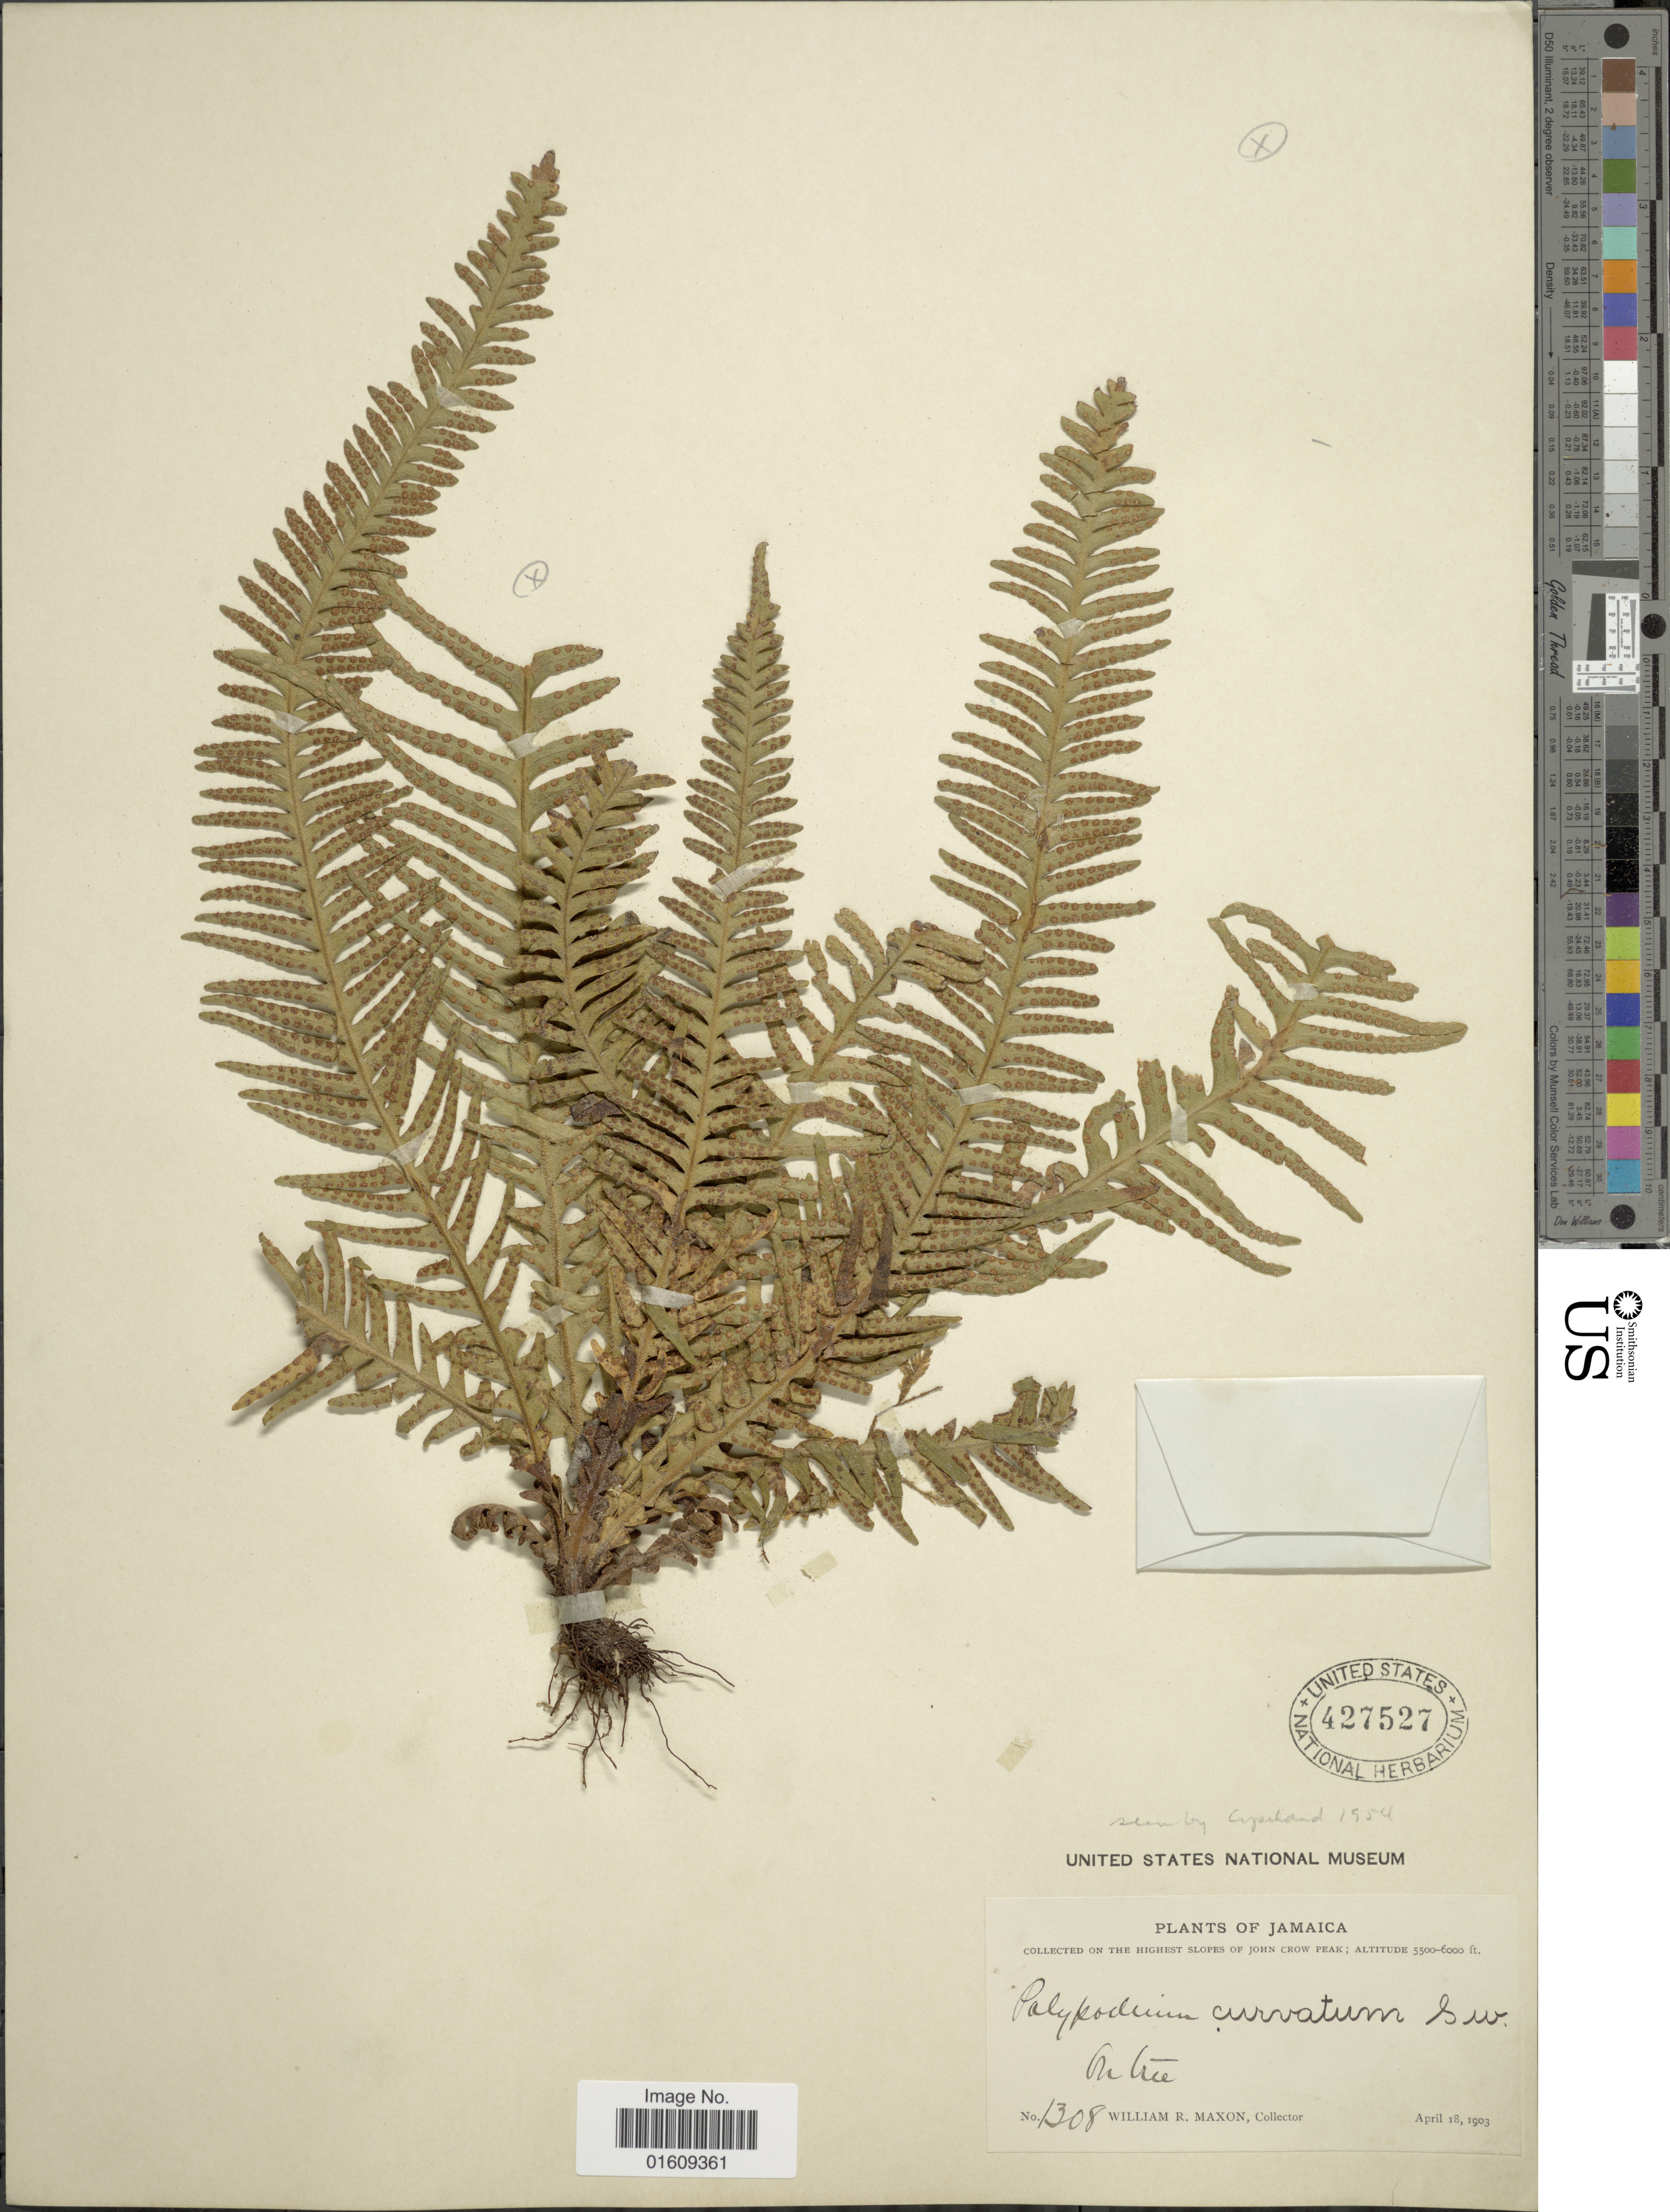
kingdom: Plantae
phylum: Tracheophyta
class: Polypodiopsida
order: Polypodiales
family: Polypodiaceae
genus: Ceradenia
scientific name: Ceradenia curvata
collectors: W. R. Maxon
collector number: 1308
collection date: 1903-04-18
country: Jamaica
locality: Jamaica, on the highest slopes of John Crow Peak.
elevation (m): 1676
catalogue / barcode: US 427527